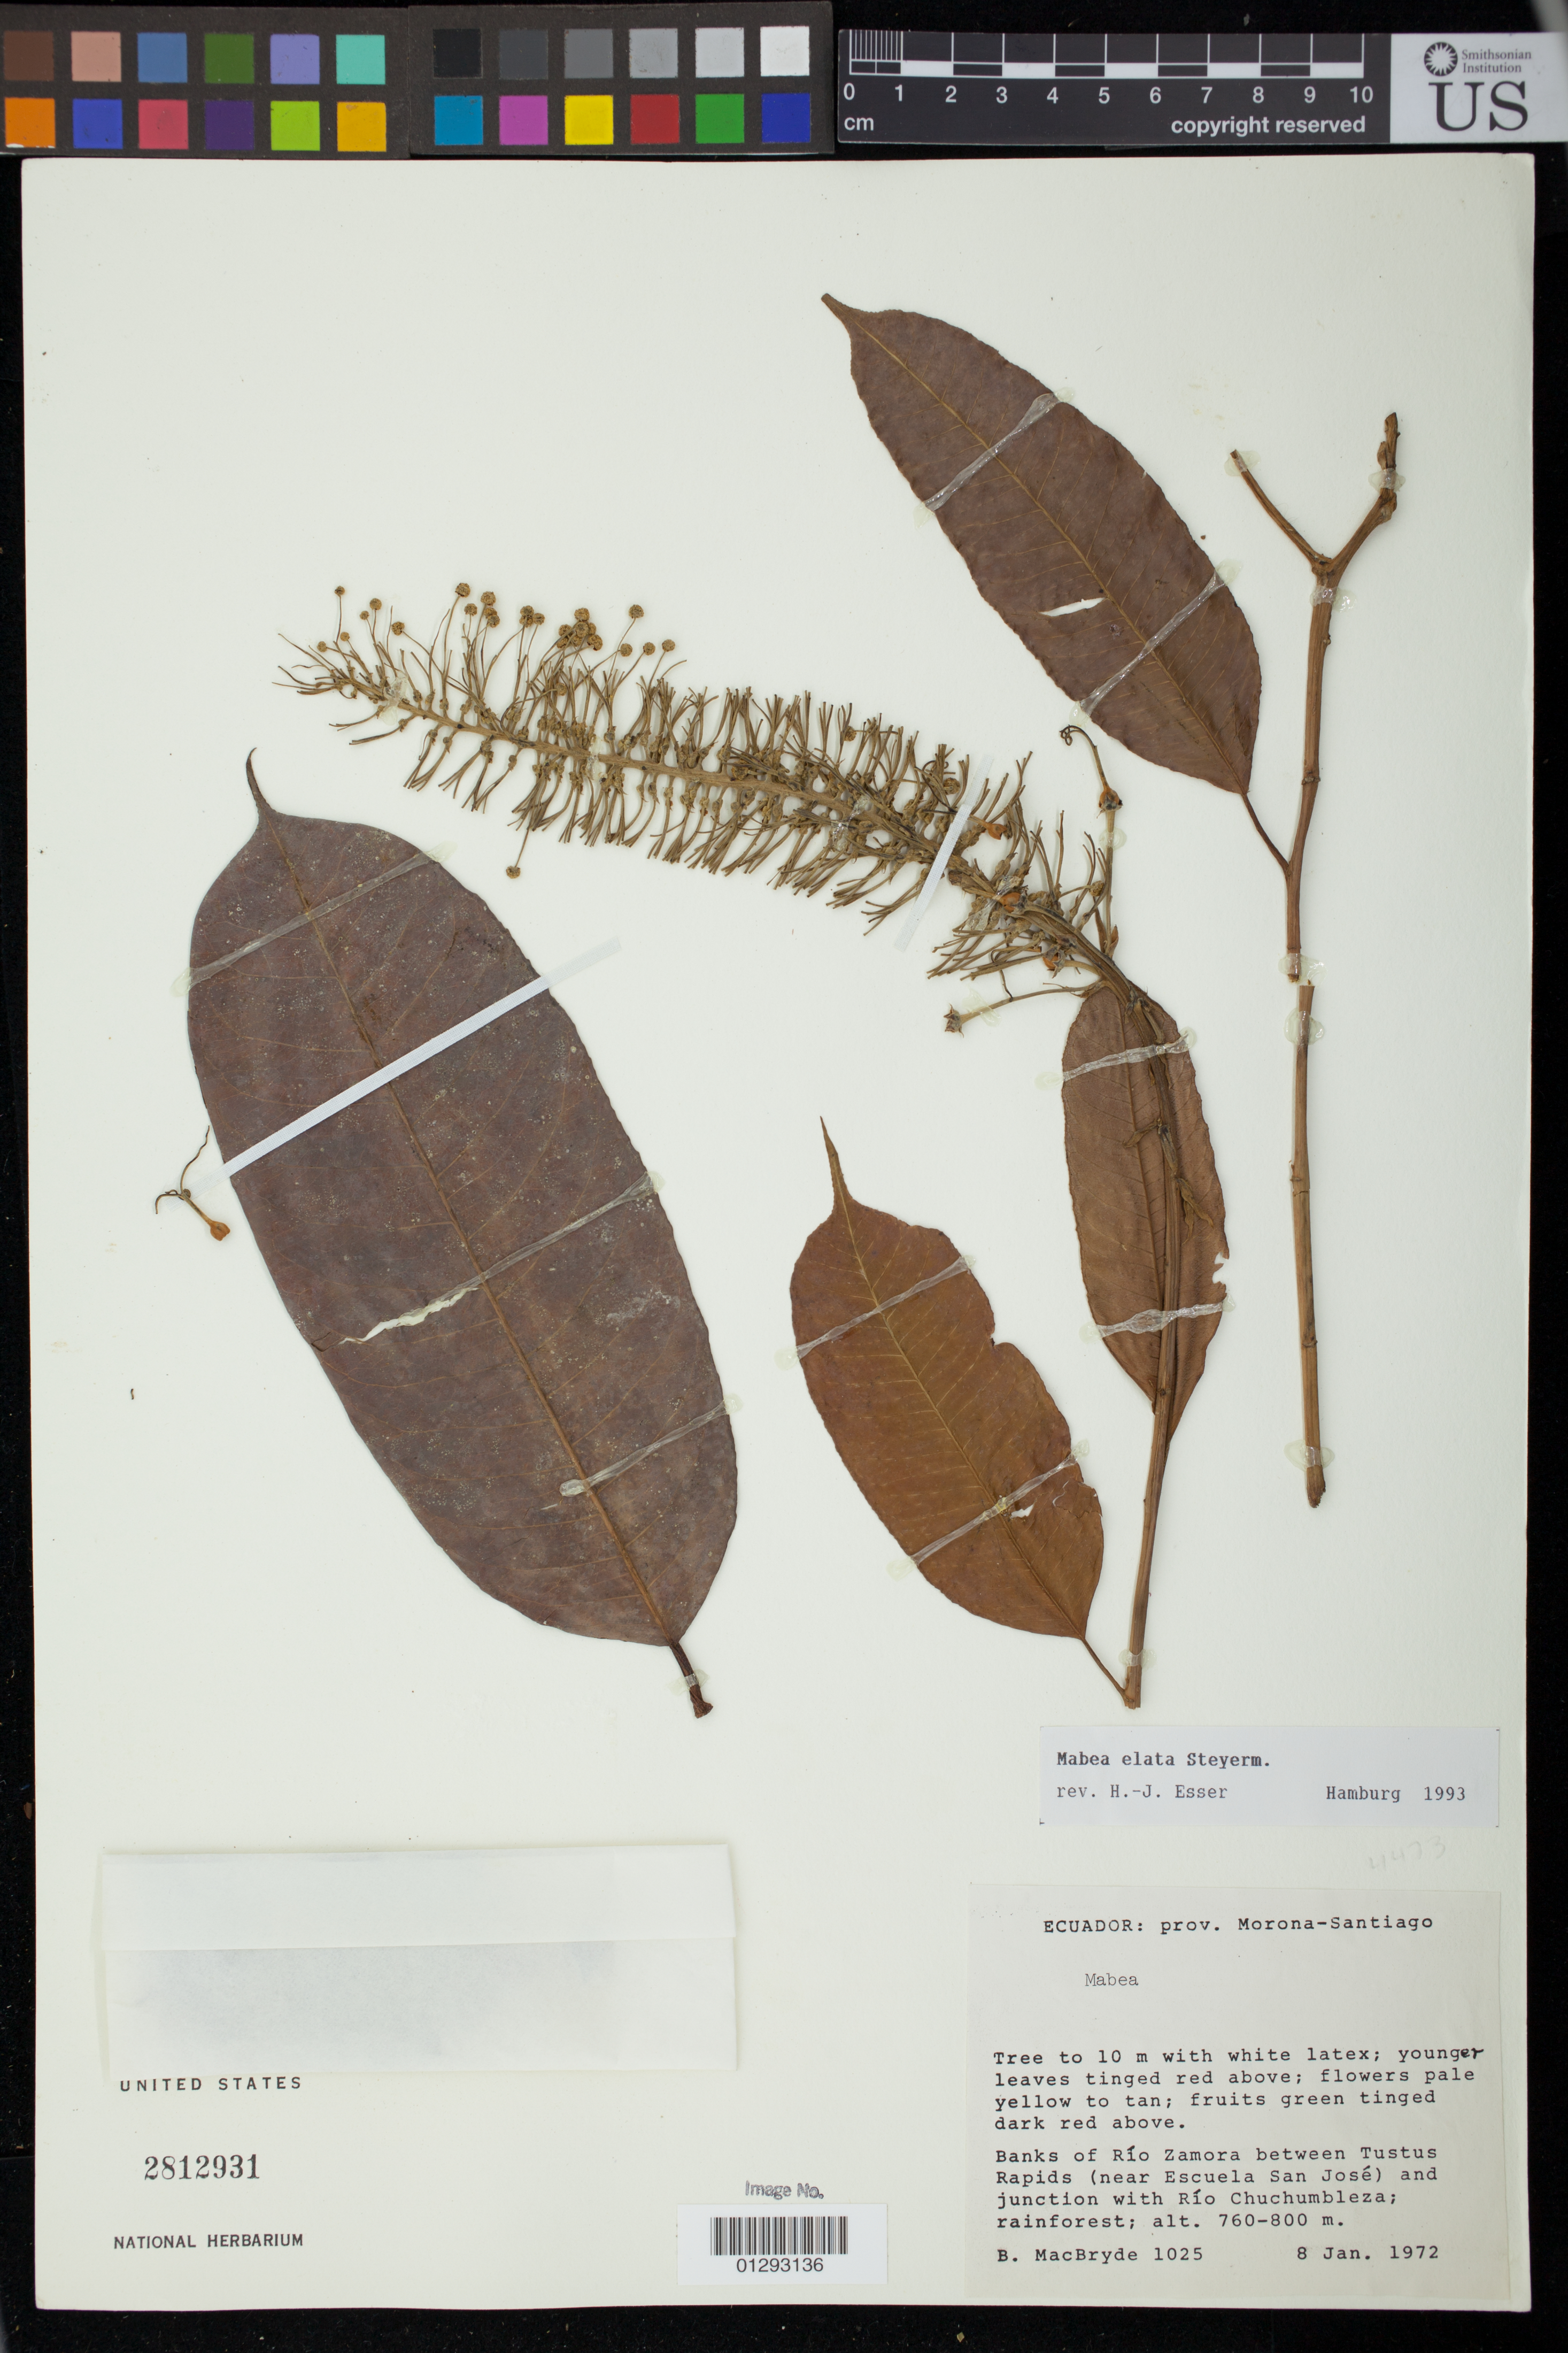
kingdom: Plantae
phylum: Tracheophyta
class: Magnoliopsida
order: Malpighiales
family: Euphorbiaceae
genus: Mabea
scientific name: Mabea elata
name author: Steyerm.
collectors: B. MacBryde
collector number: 1025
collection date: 1972-01-08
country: Ecuador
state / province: Morona-Santiago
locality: Banks of Rio Zamora between Tustus Rapids (near Escuela San Jose) and junction with Rio Chuchumbleza; rainforest.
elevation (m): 760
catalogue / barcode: US 2812931